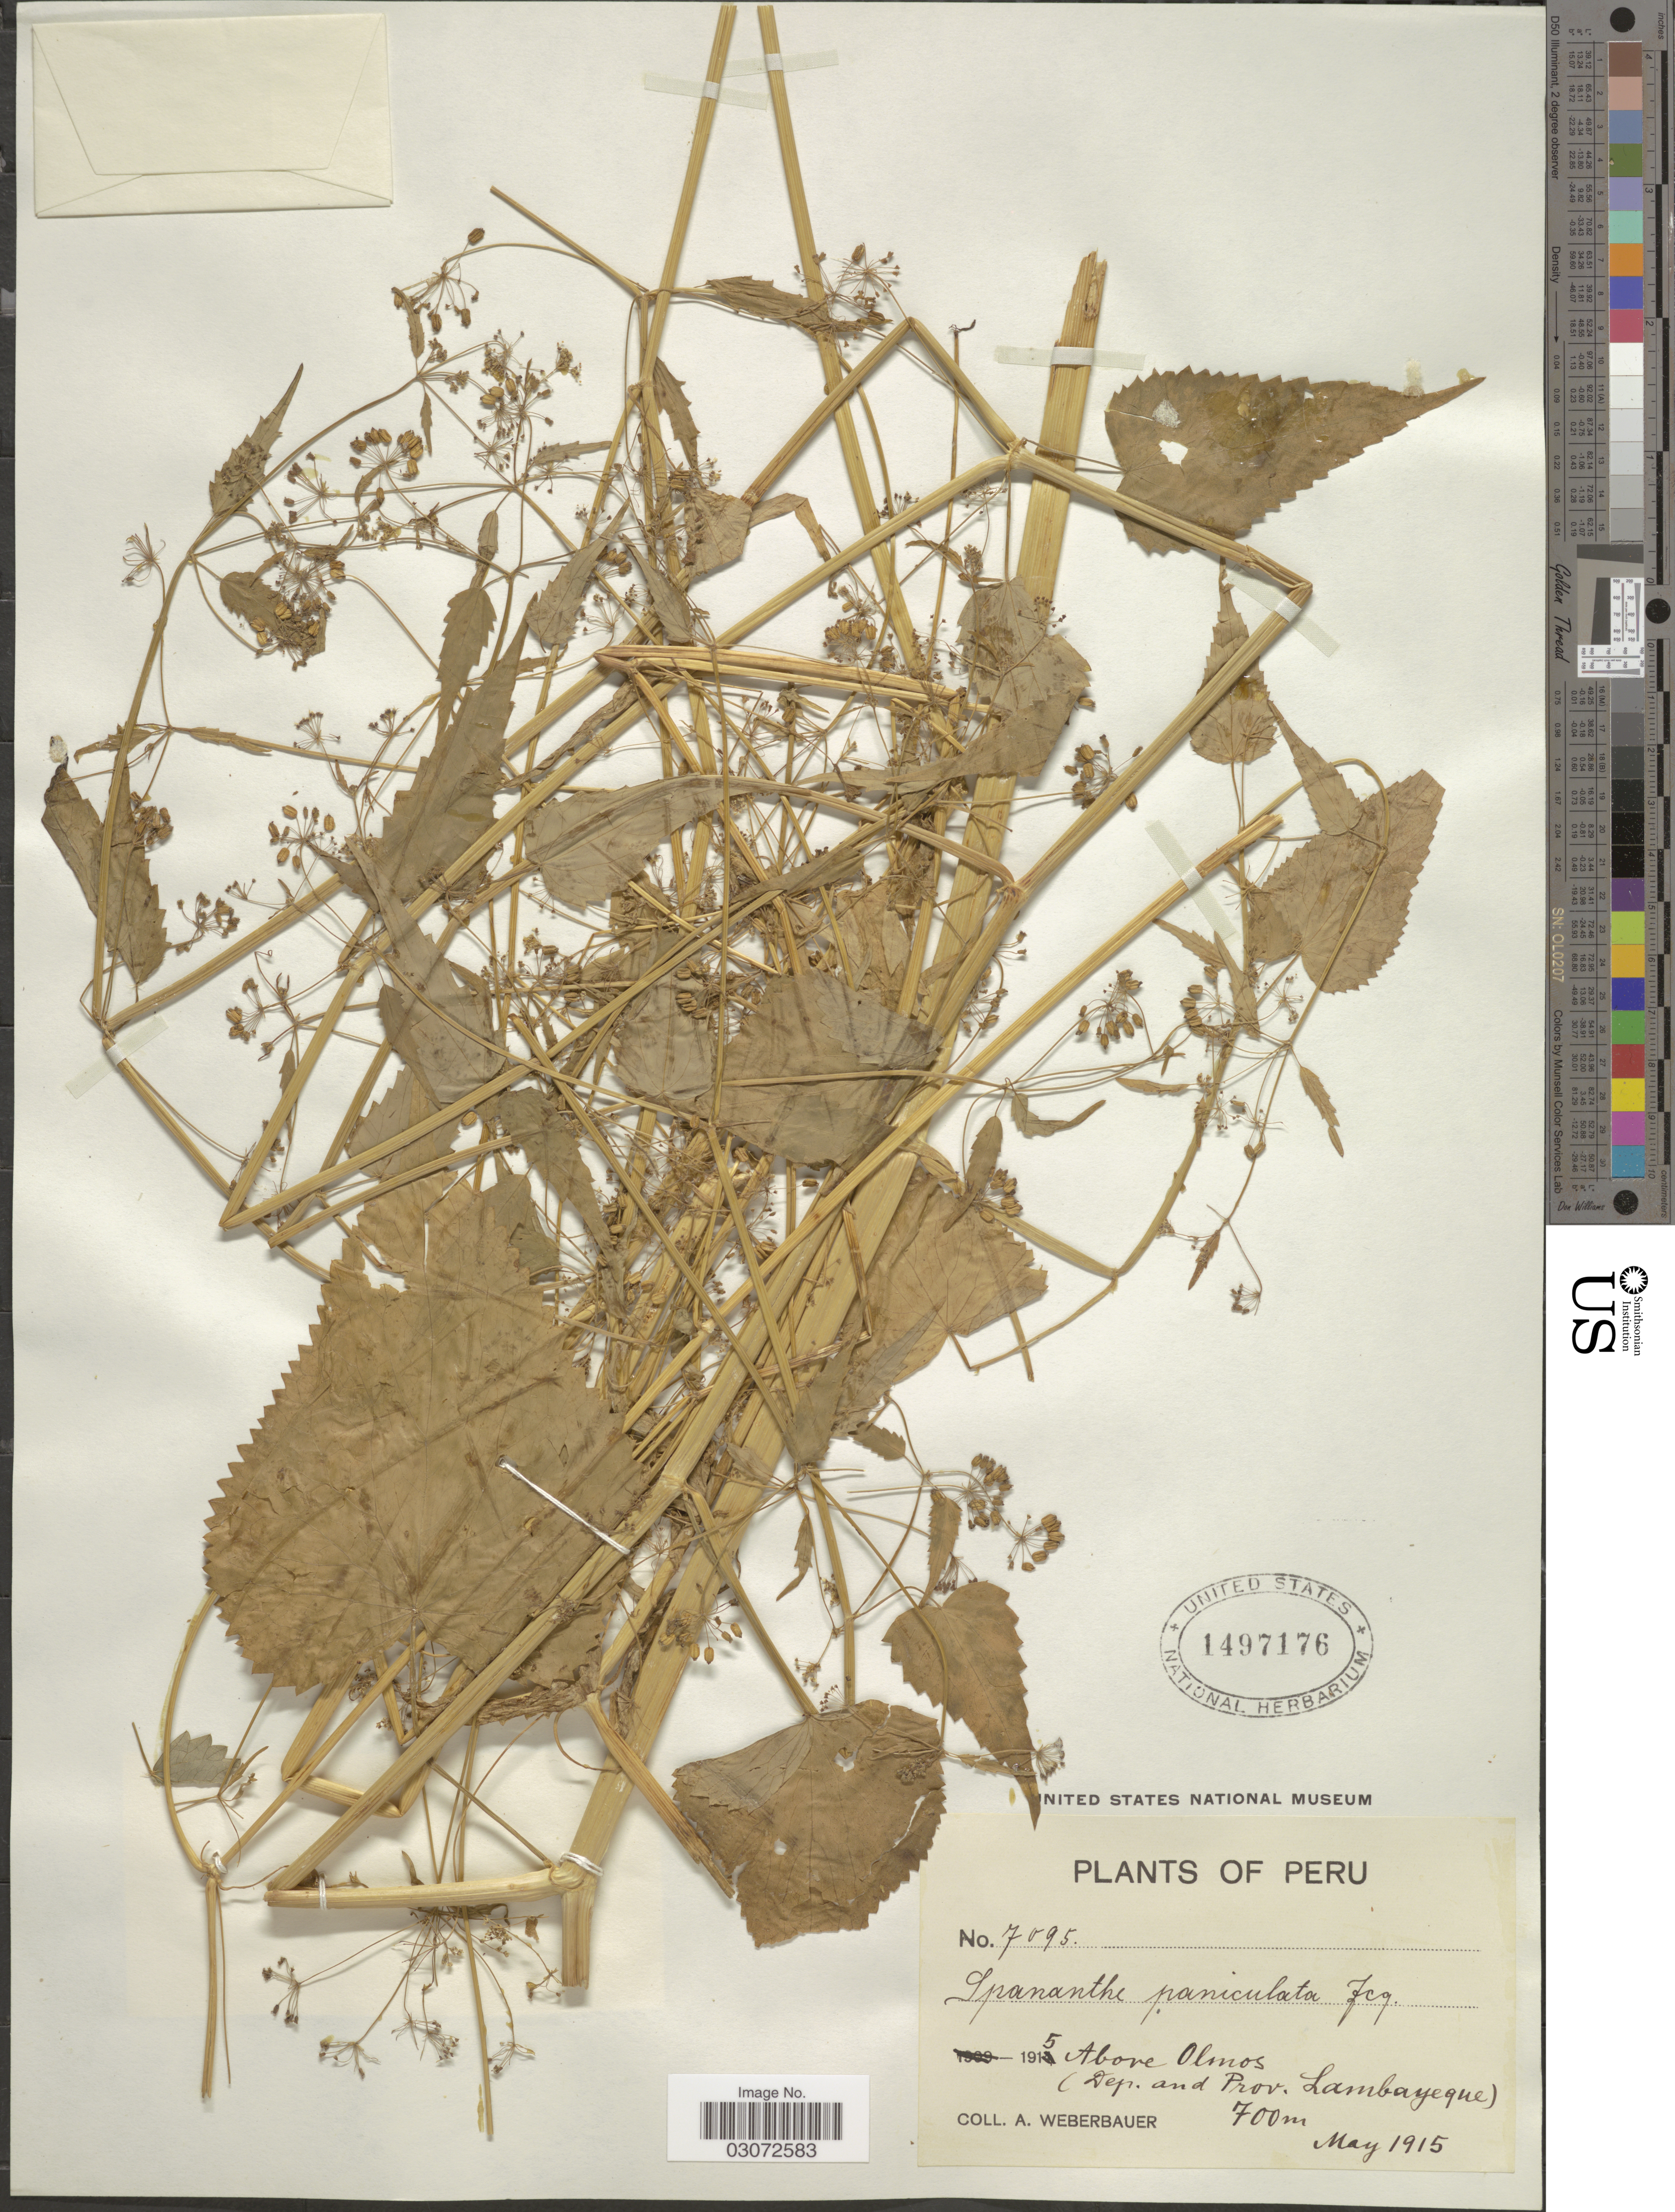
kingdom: Plantae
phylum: Tracheophyta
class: Magnoliopsida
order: Apiales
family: Apiaceae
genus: Spananthe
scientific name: Spananthe paniculata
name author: Jacq.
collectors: A. Weberbauer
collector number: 7095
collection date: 1915-05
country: Peru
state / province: Lambayeque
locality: Above Olmos. (Dep. and Prov. Lambayeque).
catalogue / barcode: US 1497176